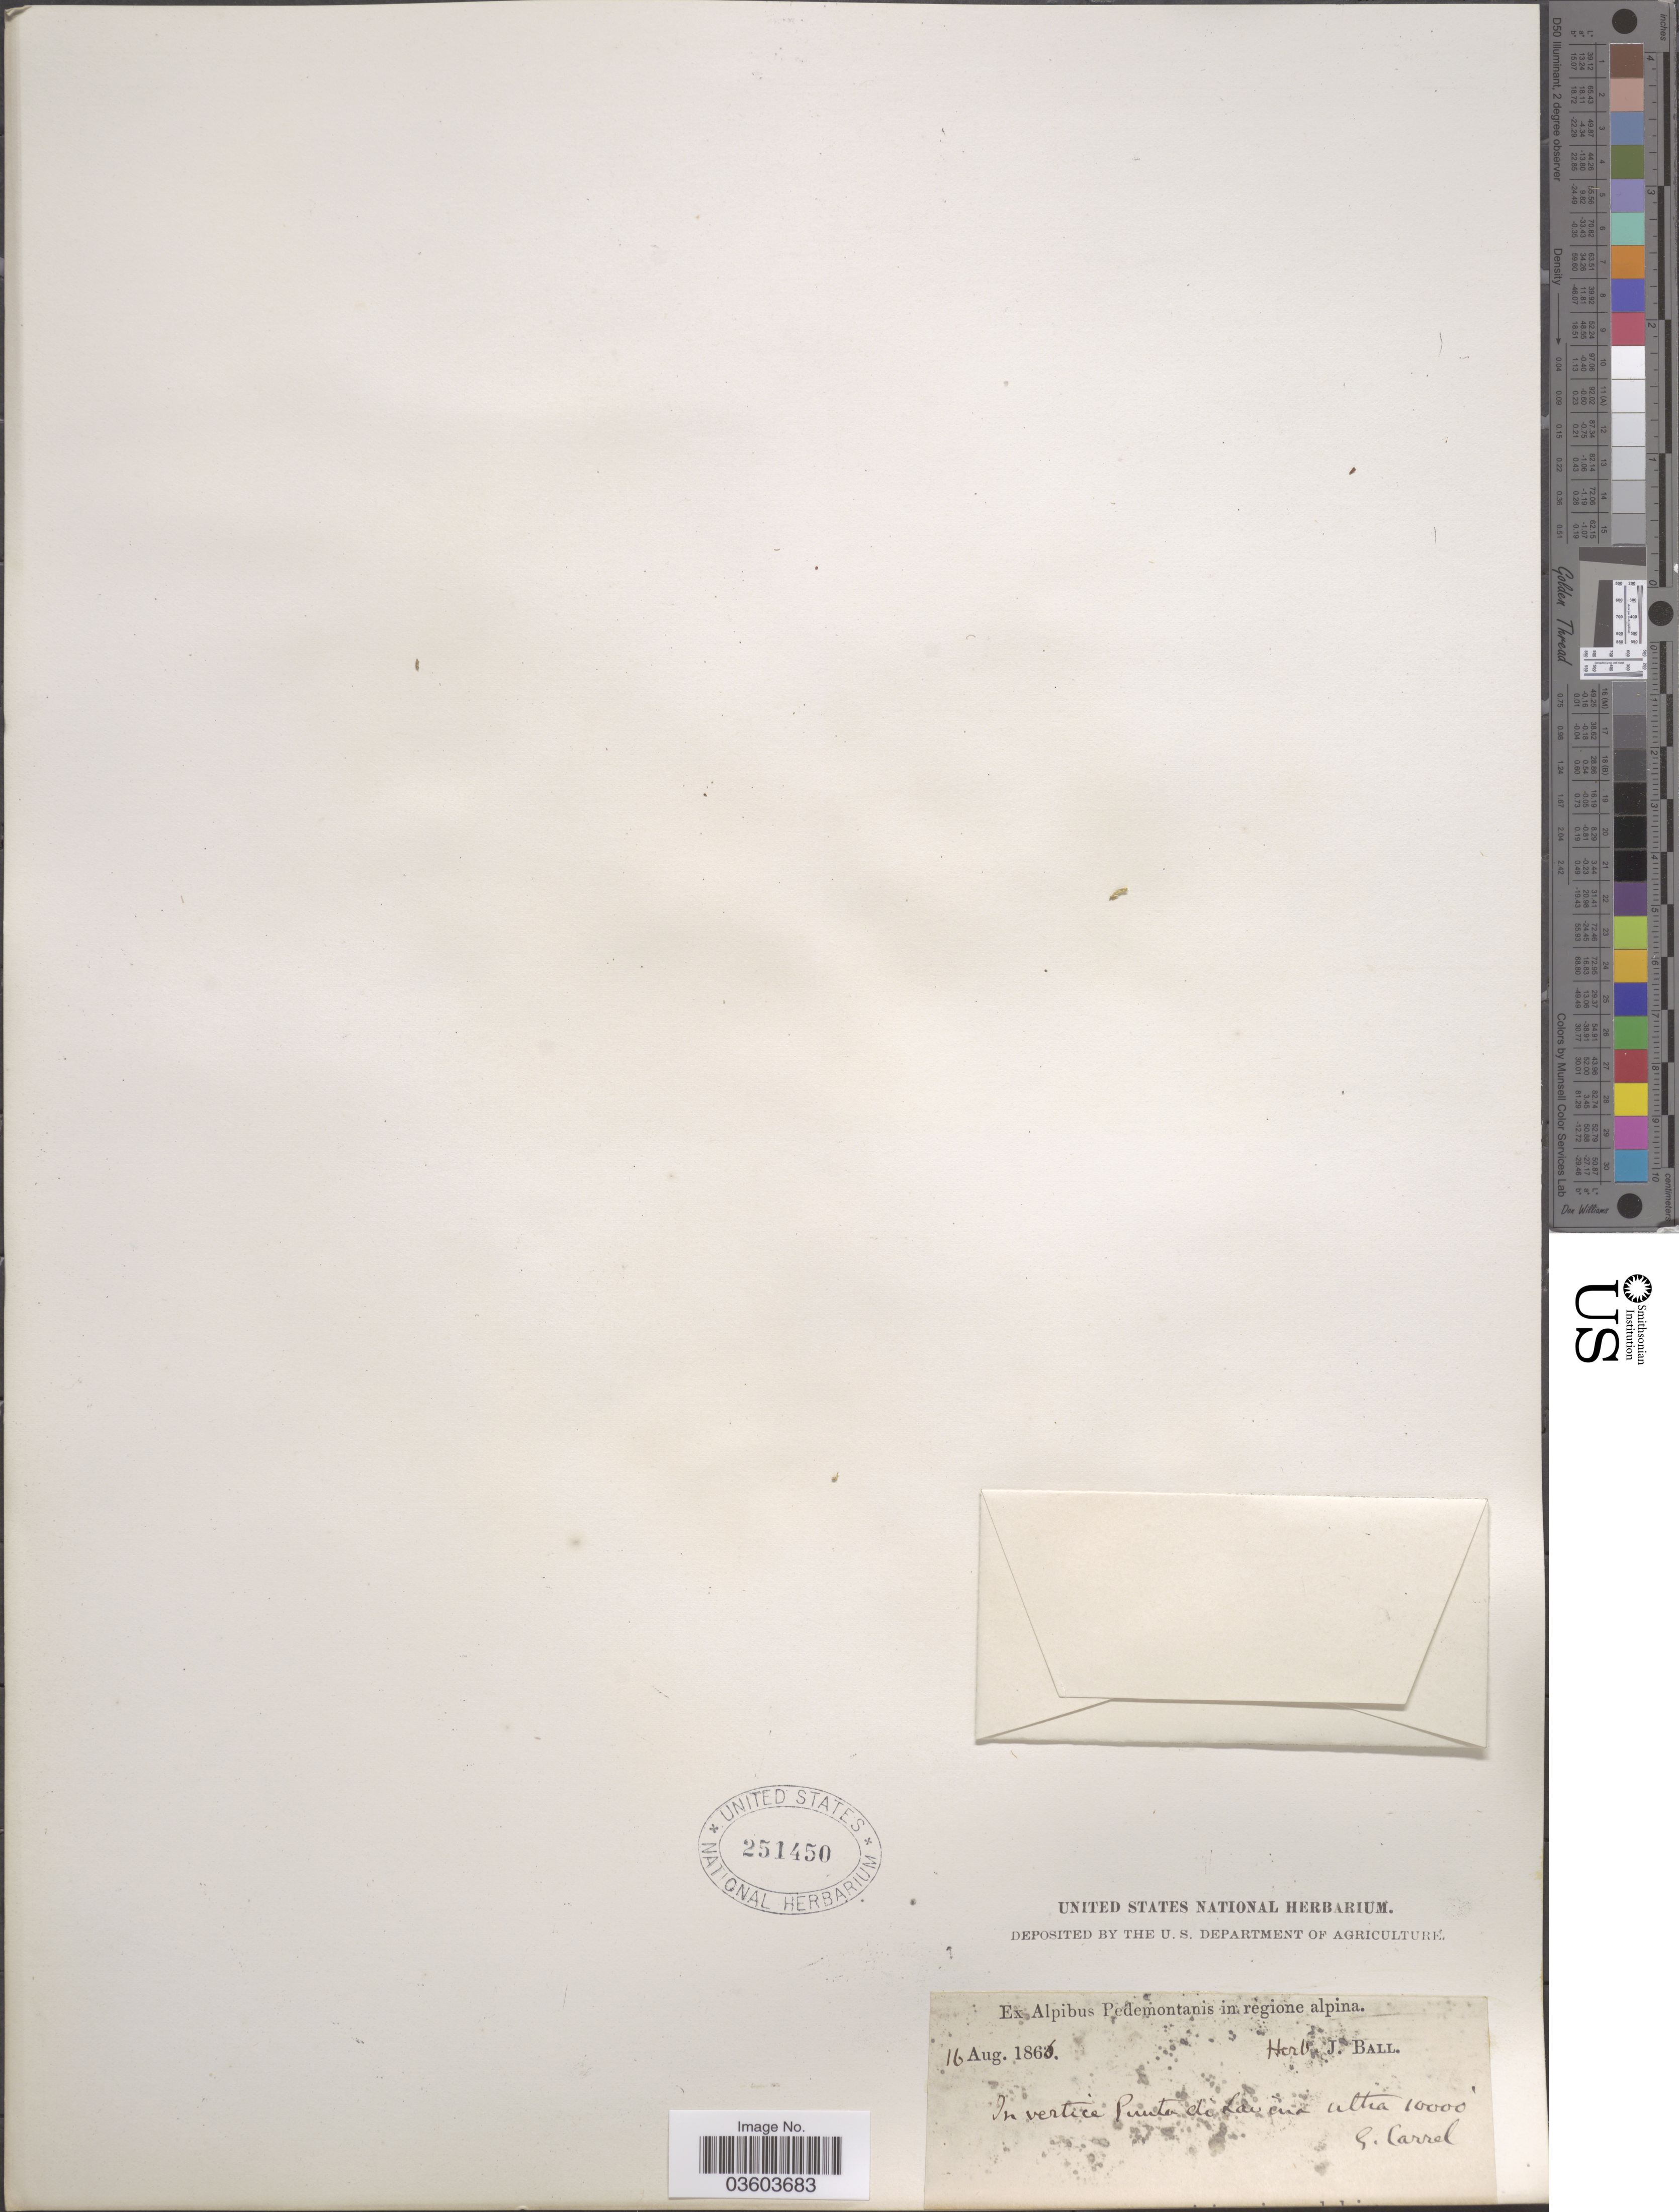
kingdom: Plantae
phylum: Tracheophyta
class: Magnoliopsida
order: Caryophyllales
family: Caryophyllaceae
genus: Cerastium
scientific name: Cerastium sp.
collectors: G. Carrel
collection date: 1866-08-16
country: Italy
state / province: Piedmont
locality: Ex Alpibus Pedemontanis in regione alpina. IN vertice Punta di Lacina [interpreted].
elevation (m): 3048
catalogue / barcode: US 251450